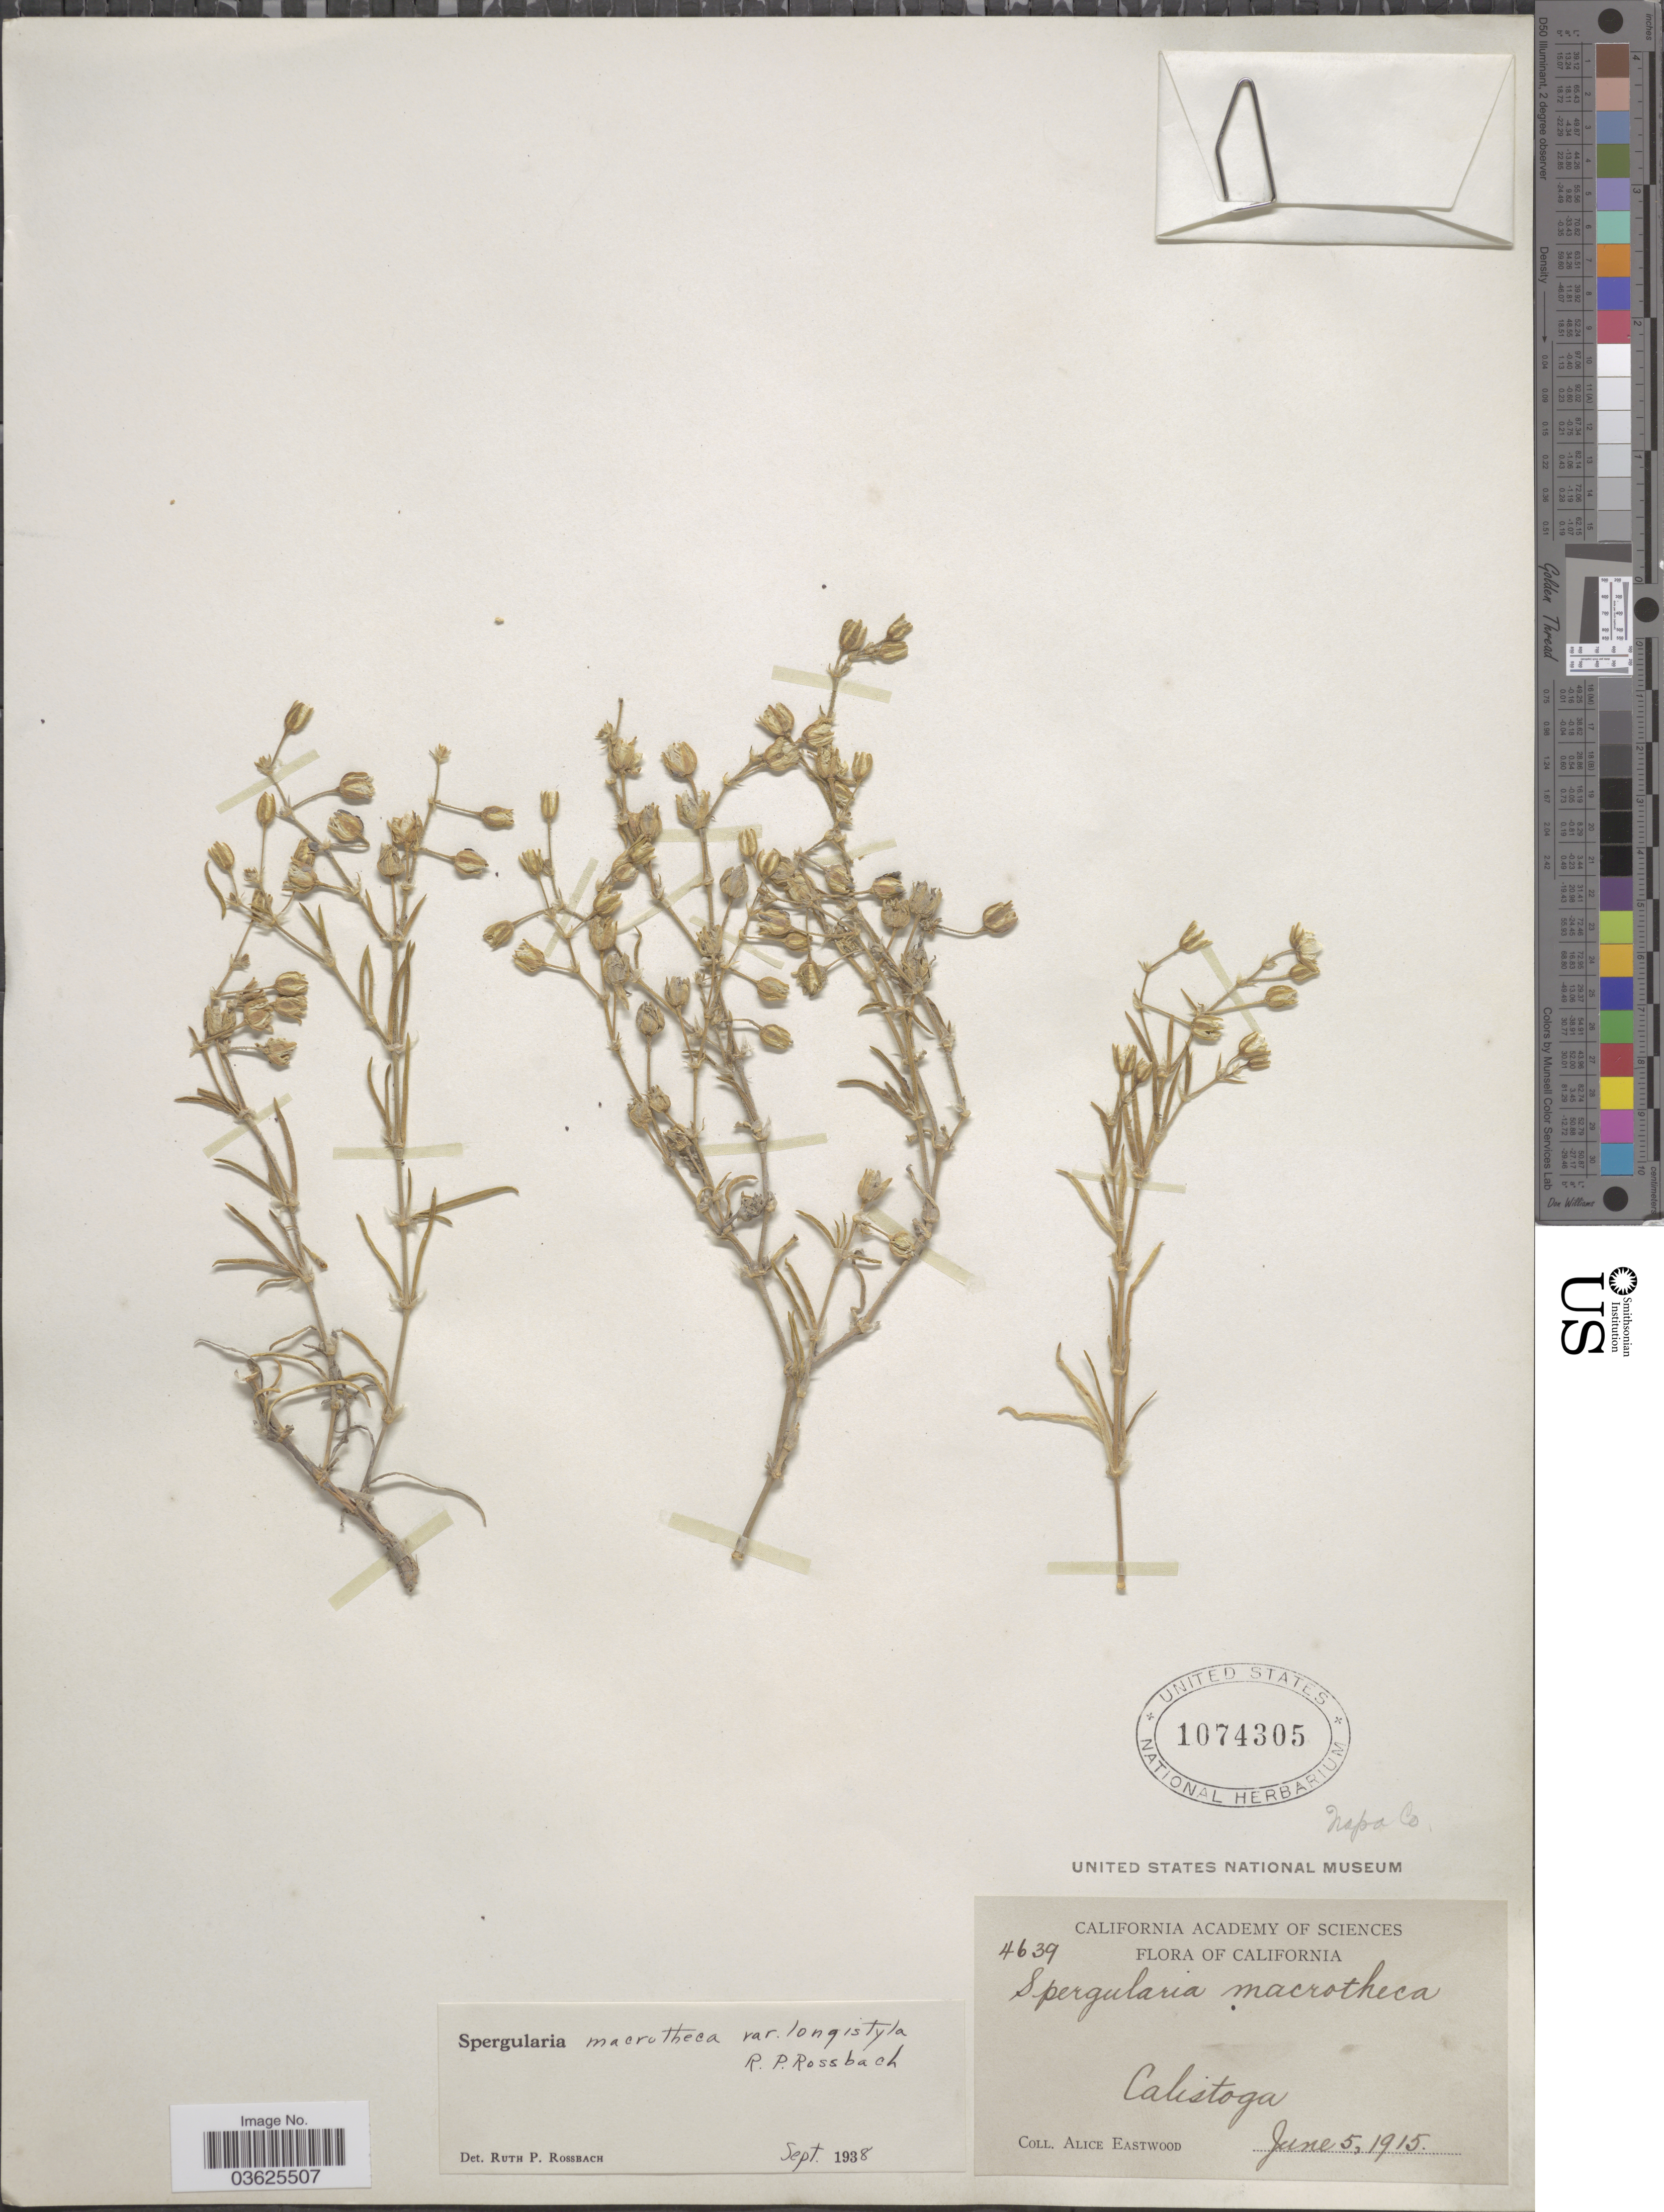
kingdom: Plantae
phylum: Tracheophyta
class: Magnoliopsida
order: Caryophyllales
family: Caryophyllaceae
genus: Spergularia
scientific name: Spergularia macrotheca var. longistyla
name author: R. Rossbach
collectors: A. Eastwood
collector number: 4639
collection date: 1915-06-05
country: United States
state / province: California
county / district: Napa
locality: Calistoga. Napa Co.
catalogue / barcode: US 1074305